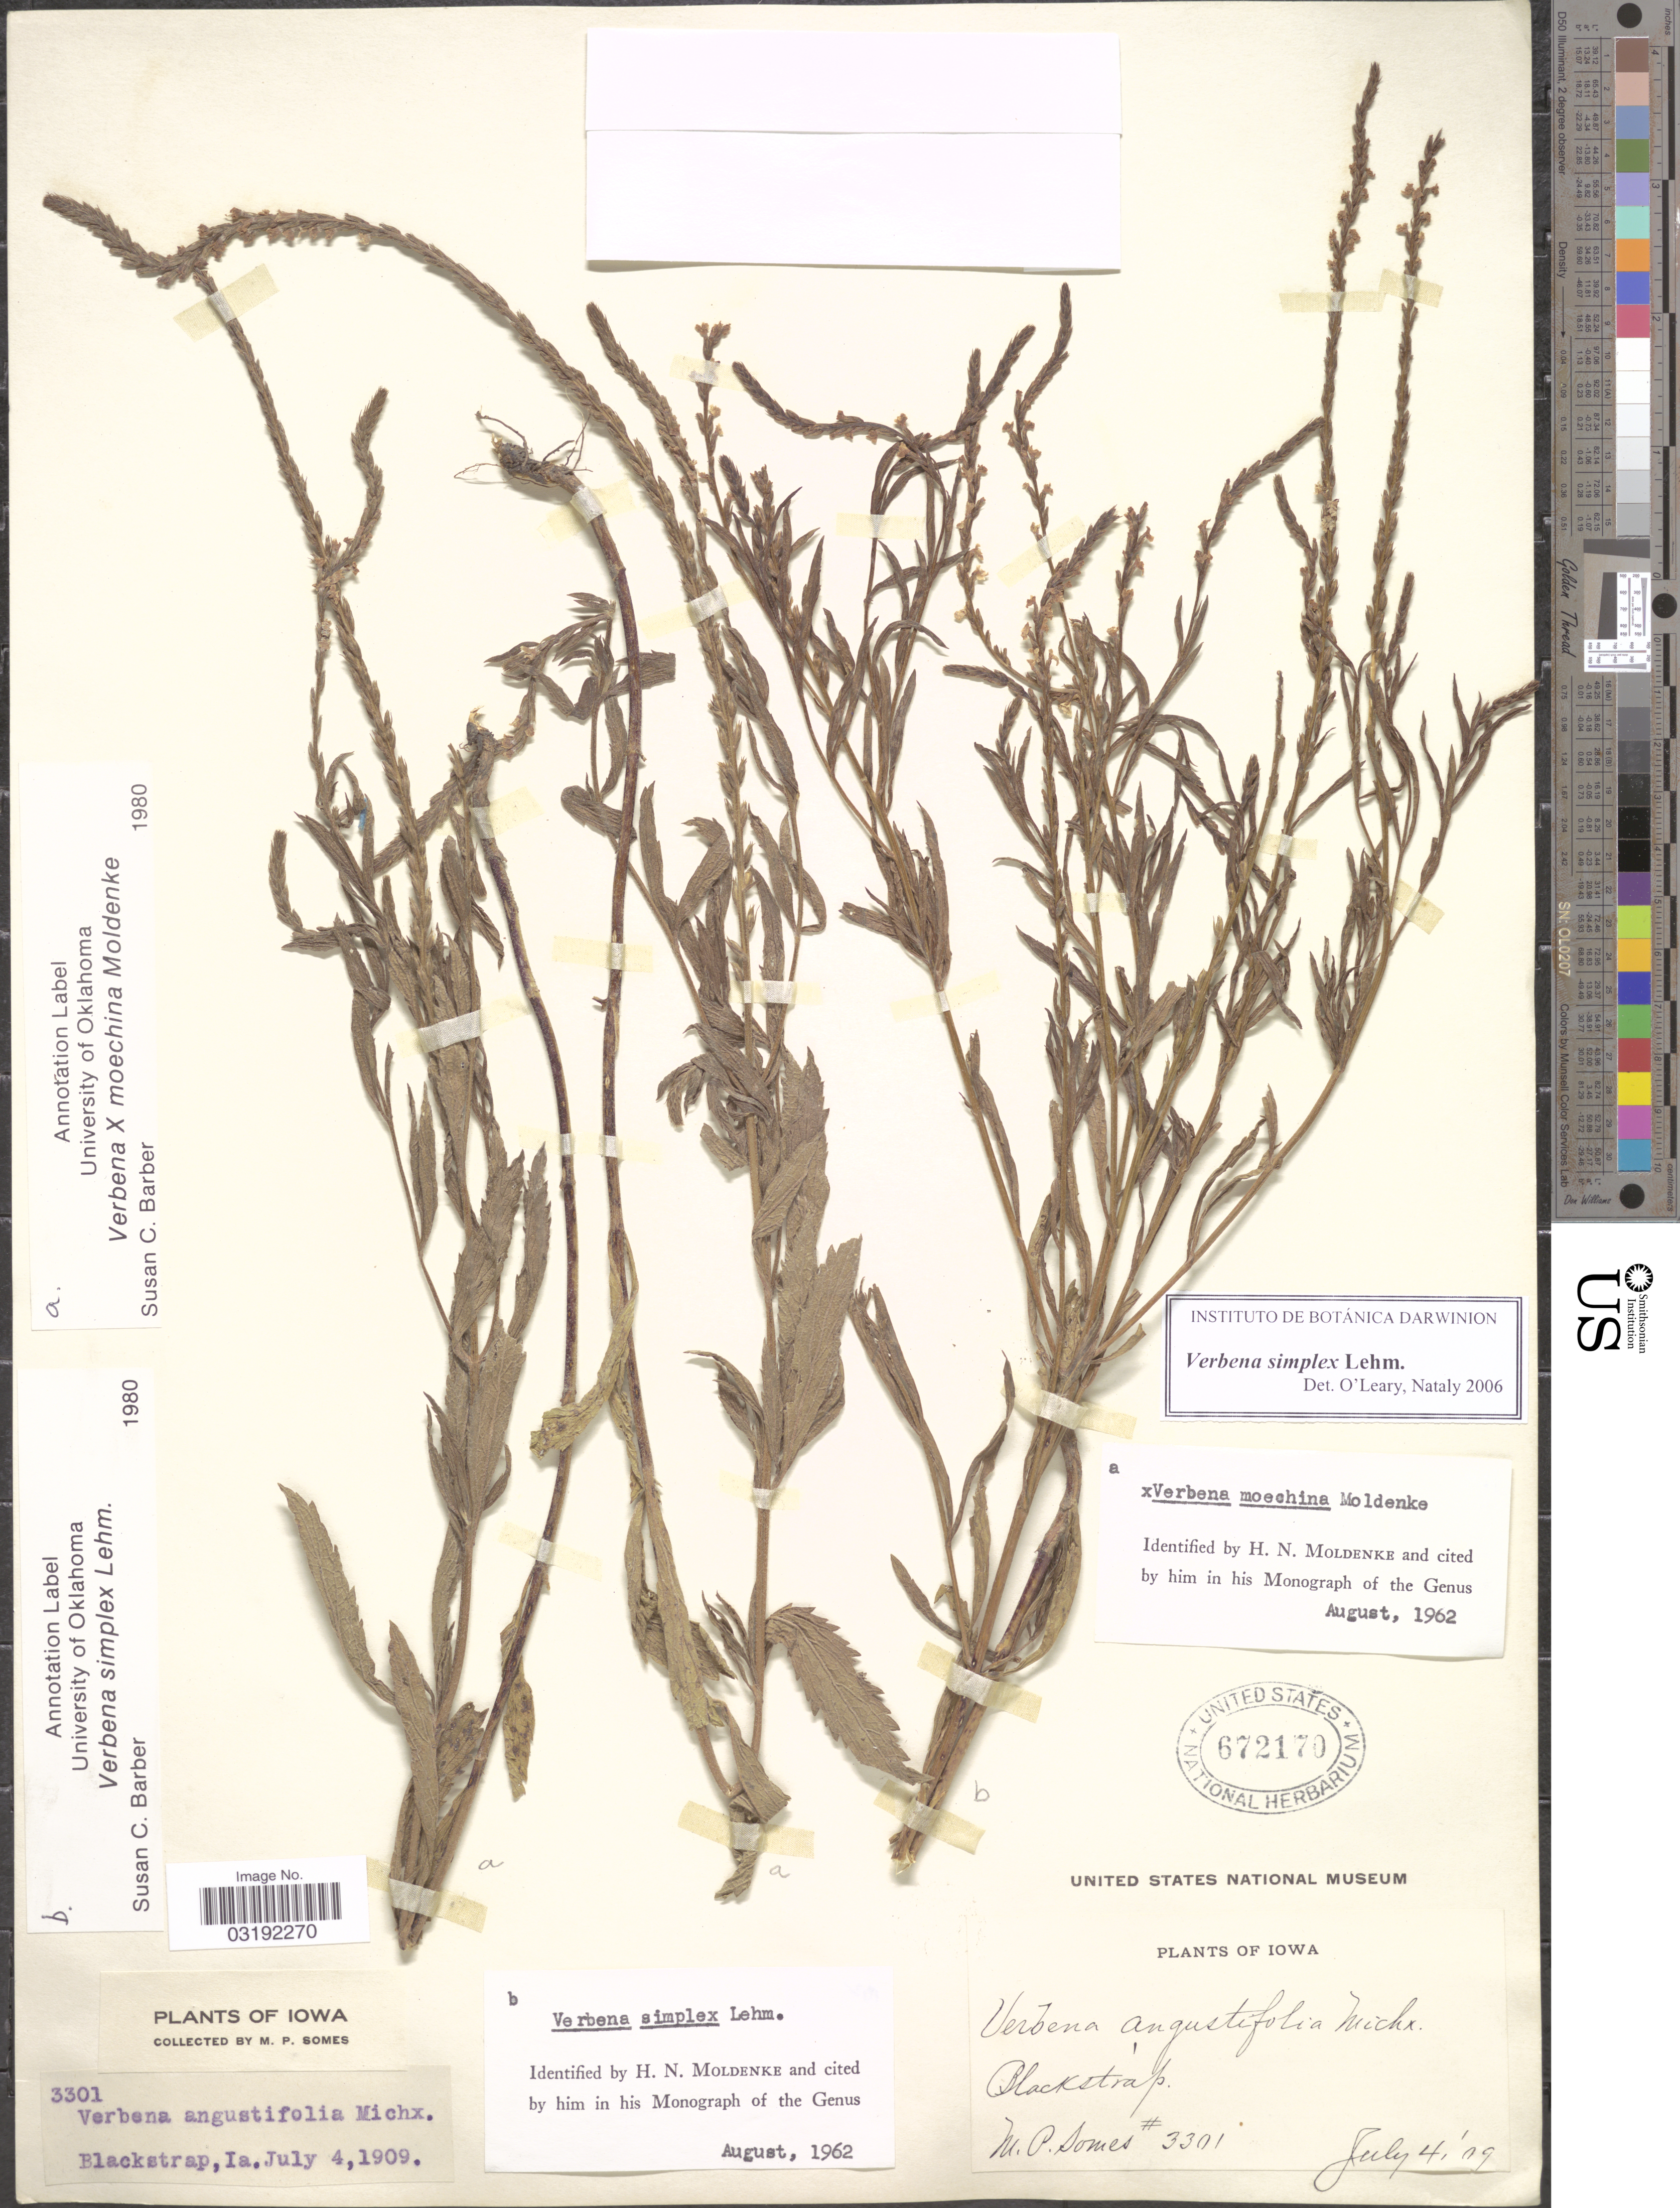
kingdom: Plantae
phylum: Tracheophyta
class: Magnoliopsida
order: Lamiales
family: Verbenaceae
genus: Verbena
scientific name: Verbena simplex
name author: F. Lehm.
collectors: M. Somes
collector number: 3301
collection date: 1909-07-04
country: United States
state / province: Iowa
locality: Blackstrap.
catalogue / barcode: US 672170